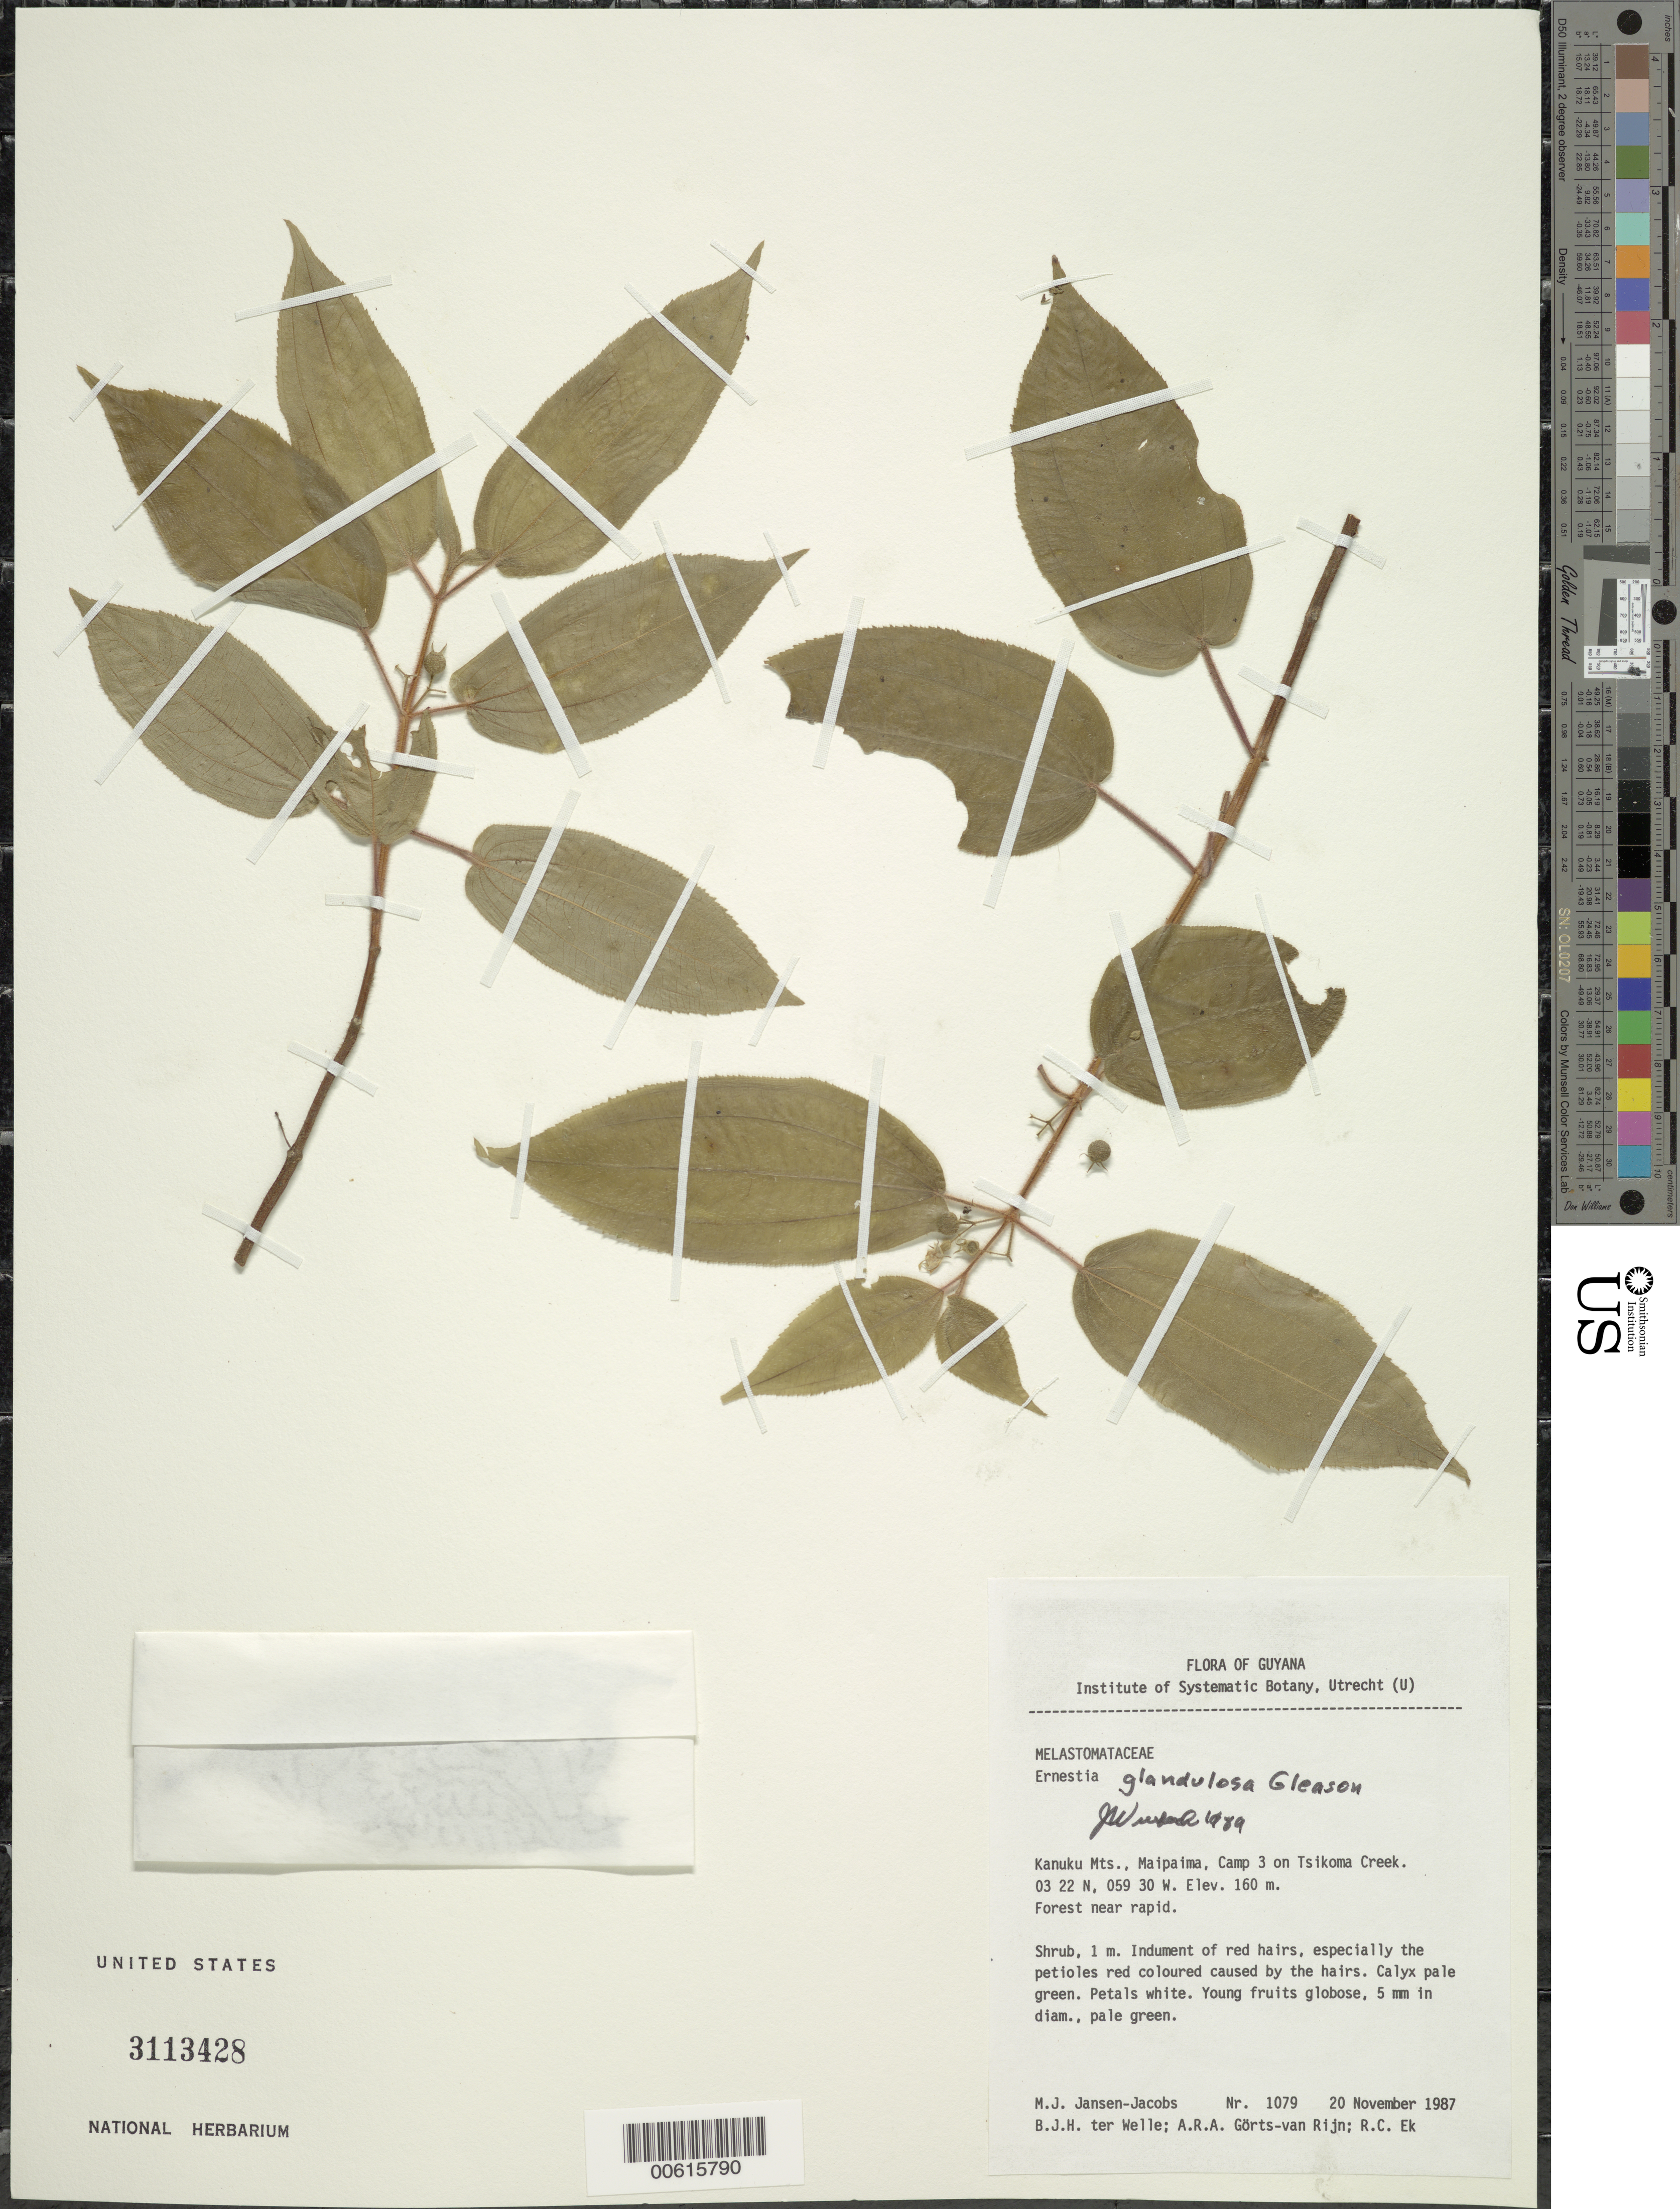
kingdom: Plantae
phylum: Tracheophyta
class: Magnoliopsida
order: Myrtales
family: Melastomataceae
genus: Pseudoernestia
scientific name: Pseudoernestia glandulosa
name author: (Gleason) M.J. Rocha & P.J.F. Guim.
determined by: Nunes da Silva, Diego, (RB), Jardim Botanico do Rio de Janeiro - Herbario (BRAZIL)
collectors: M. J. Jansen-Jacobs, B. Welle, A. .R. A. Görts-van Rijn & R. C. Ek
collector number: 1079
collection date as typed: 20-Nov-87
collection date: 1987-11-20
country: Guyana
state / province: U. Takutu-U. Essequibo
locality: Kanuku Mts., Maipaima, Camp 3 on Tsikoma Creek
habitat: Forest near rapid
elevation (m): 160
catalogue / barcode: US 3113428